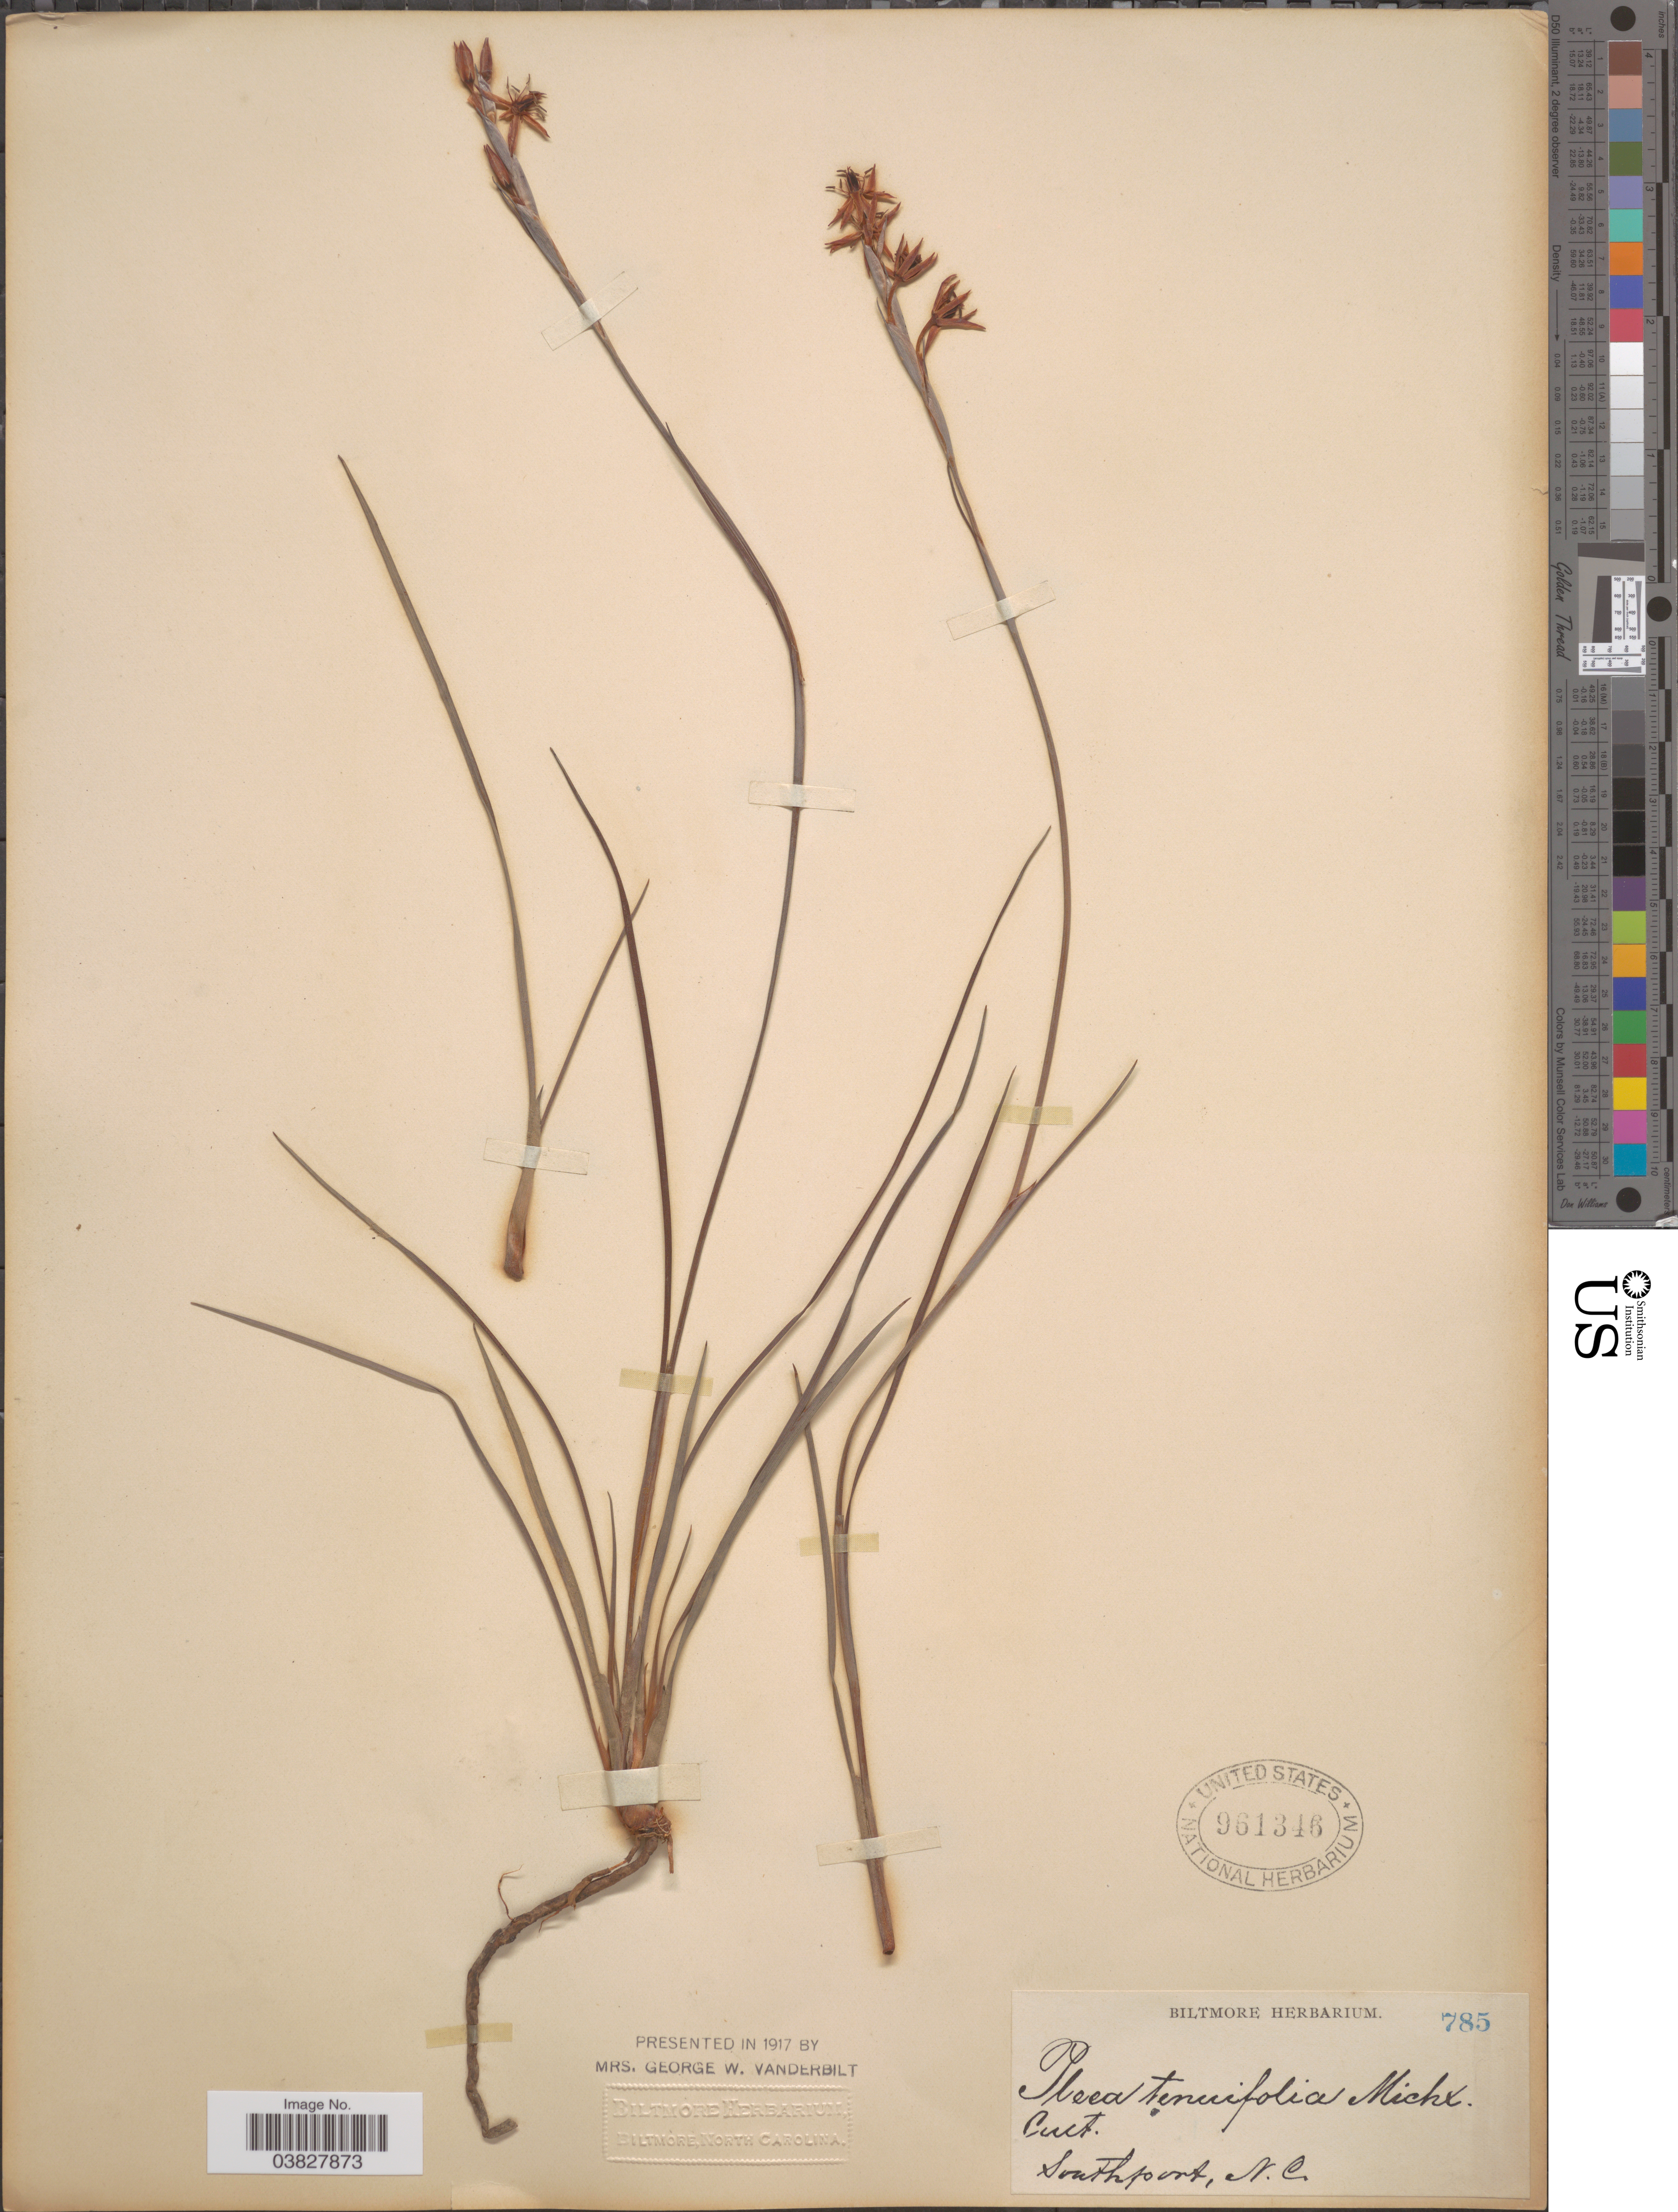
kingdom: Plantae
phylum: Tracheophyta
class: Liliopsida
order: Alismatales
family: Tofieldiaceae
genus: Pleea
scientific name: Pleea tenuifolia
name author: Michx.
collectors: ex herb. Biltmore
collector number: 785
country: United States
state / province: North Carolina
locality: Southport.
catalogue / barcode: US 961346